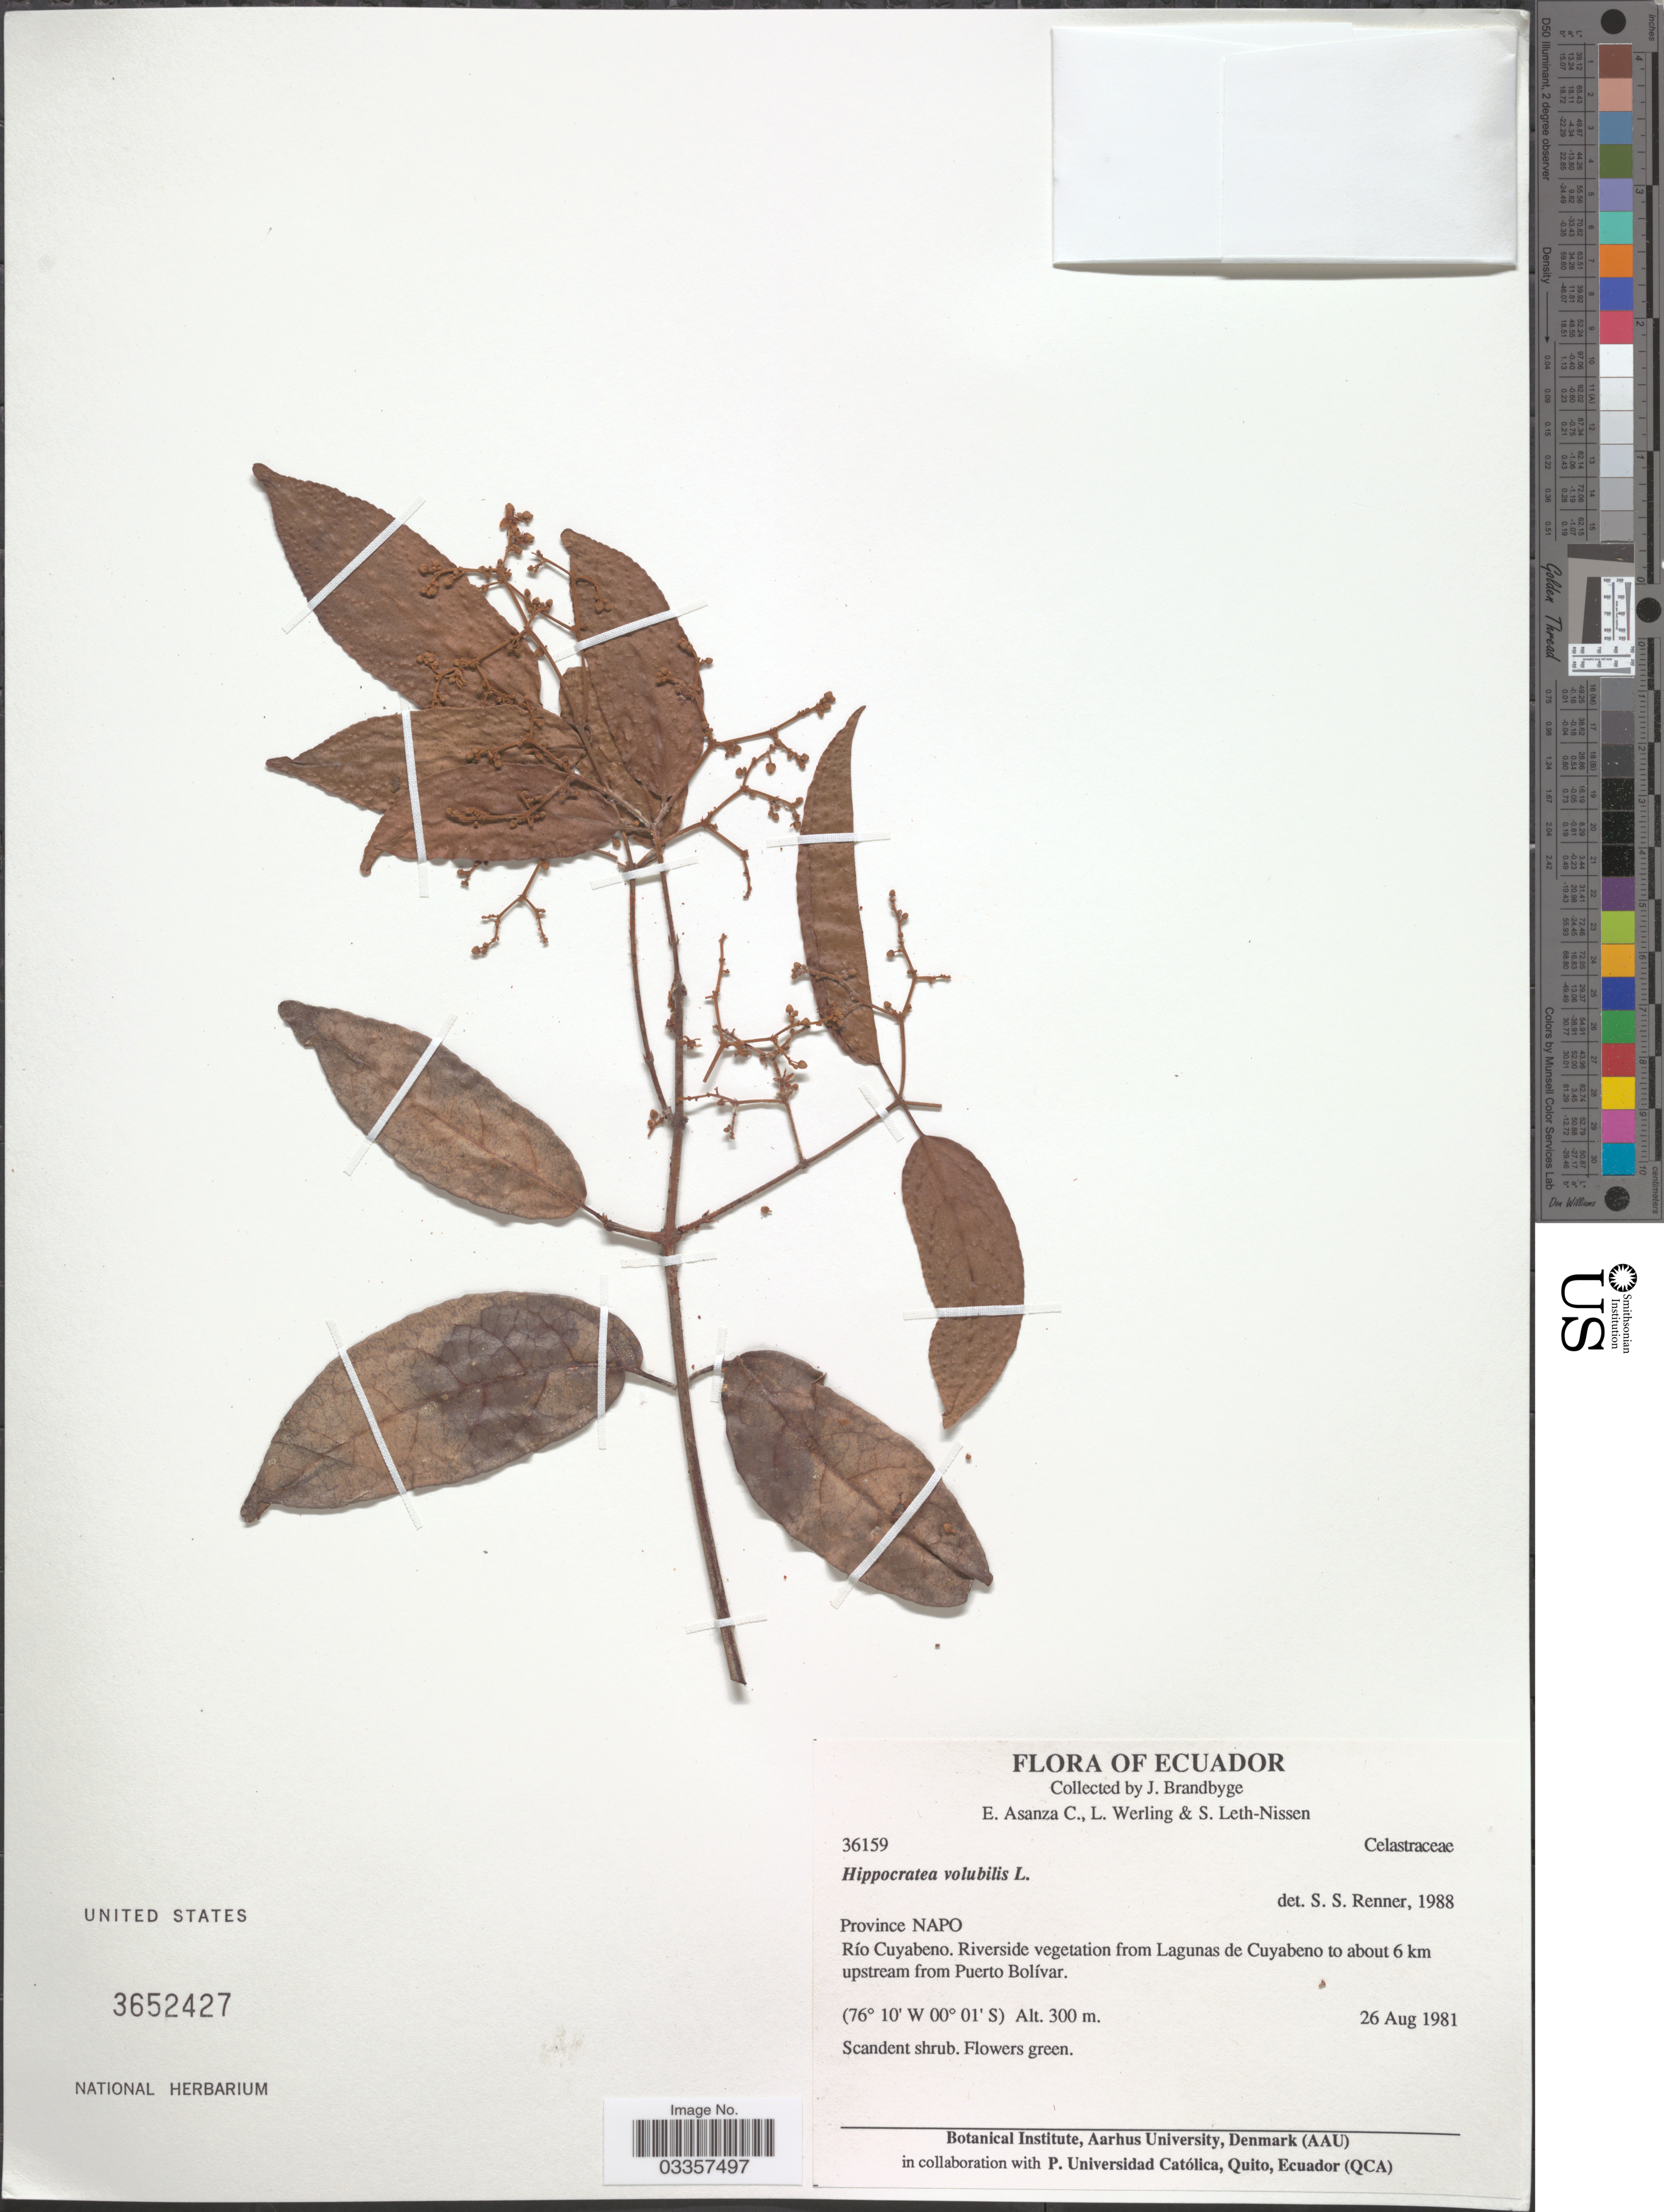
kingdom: Plantae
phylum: Tracheophyta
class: Magnoliopsida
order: Celastrales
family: Celastraceae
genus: Hippocratea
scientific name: Hippocratea volubilis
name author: L.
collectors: J. Brandbyge, E. Asanza C., L. Werling & S. Leth-Nissen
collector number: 36159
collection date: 1981-08-26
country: Ecuador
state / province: Napo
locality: Río Cuyabeno. Riverside vegetation from Lagunas de Cuyabeno to about 6 km upstream from Puerto Bolívar.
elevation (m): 300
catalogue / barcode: US 3652427